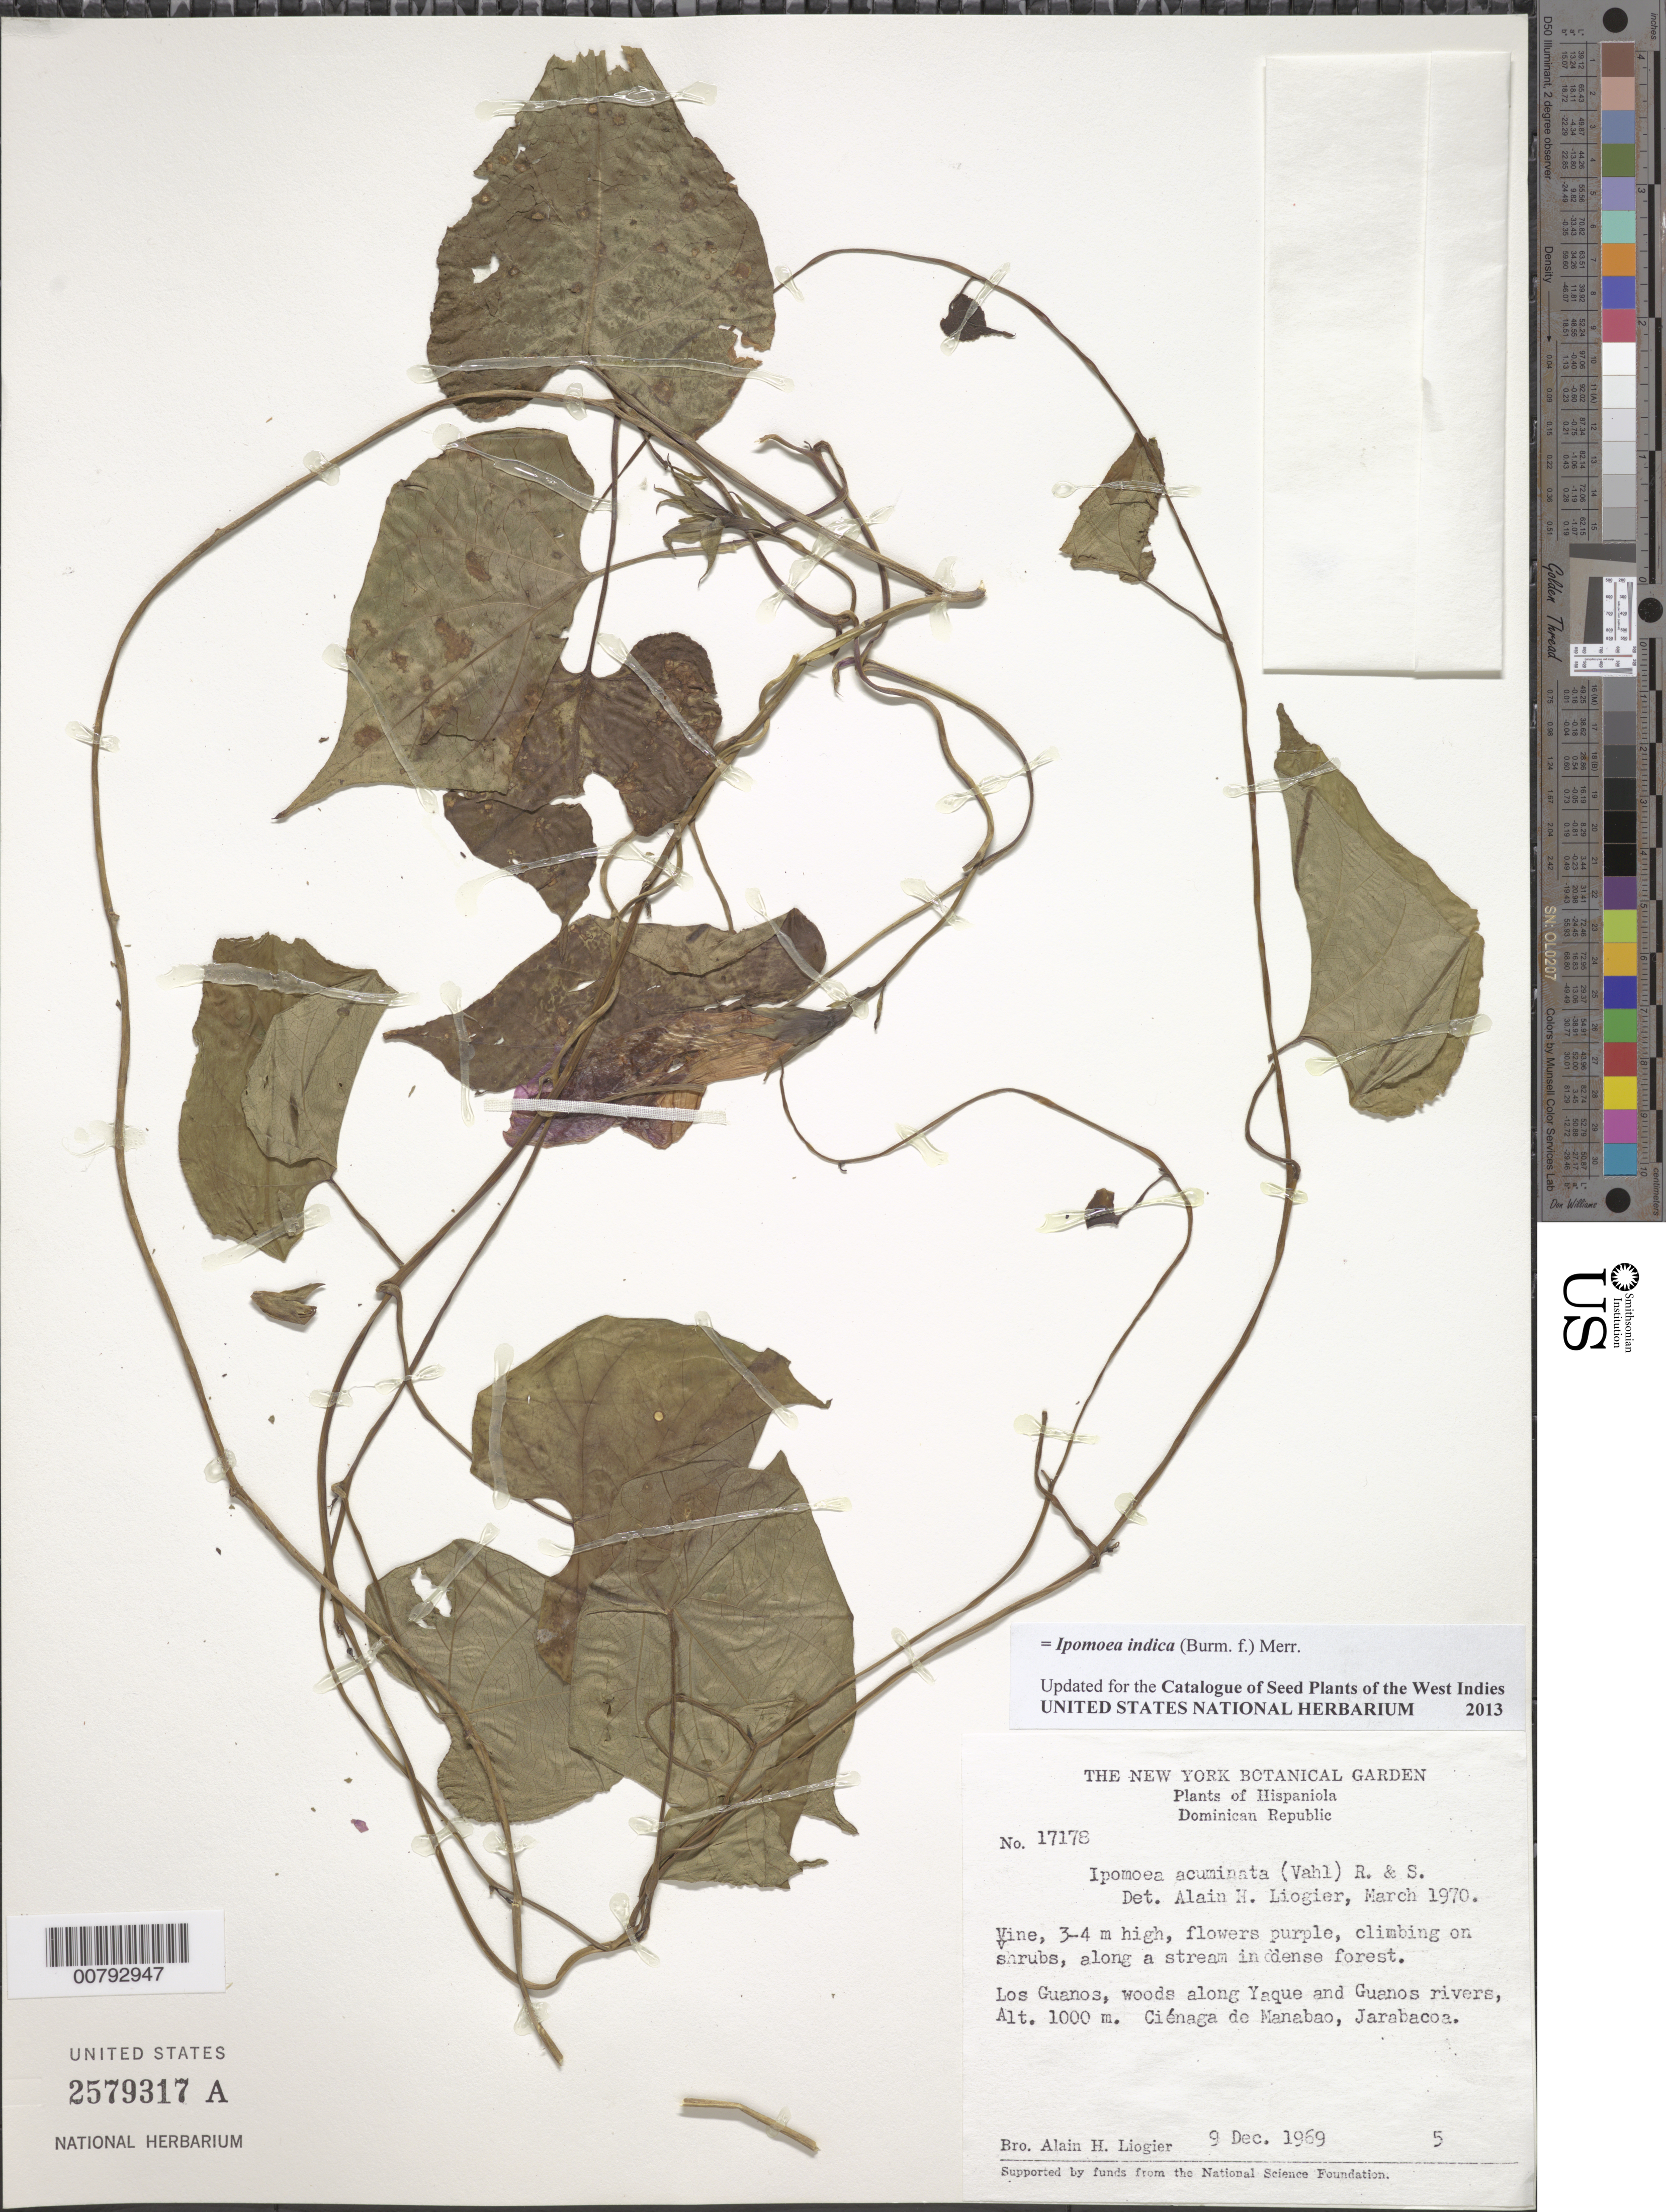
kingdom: Plantae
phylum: Tracheophyta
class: Magnoliopsida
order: Solanales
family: Convolvulaceae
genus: Ipomoea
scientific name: Ipomoea indica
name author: (Burm.) Merr.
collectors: A. H. Liogier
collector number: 17178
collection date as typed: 09 Dec 1969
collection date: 1969-12-09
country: Dominican Republic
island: Hispaniola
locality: Jarabacoa, Ciénaga de Manabao, Los Guanos, woods along Yaque and Guanos rivers.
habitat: Along a stream in dense forest.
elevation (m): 1000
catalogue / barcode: US 2579317A